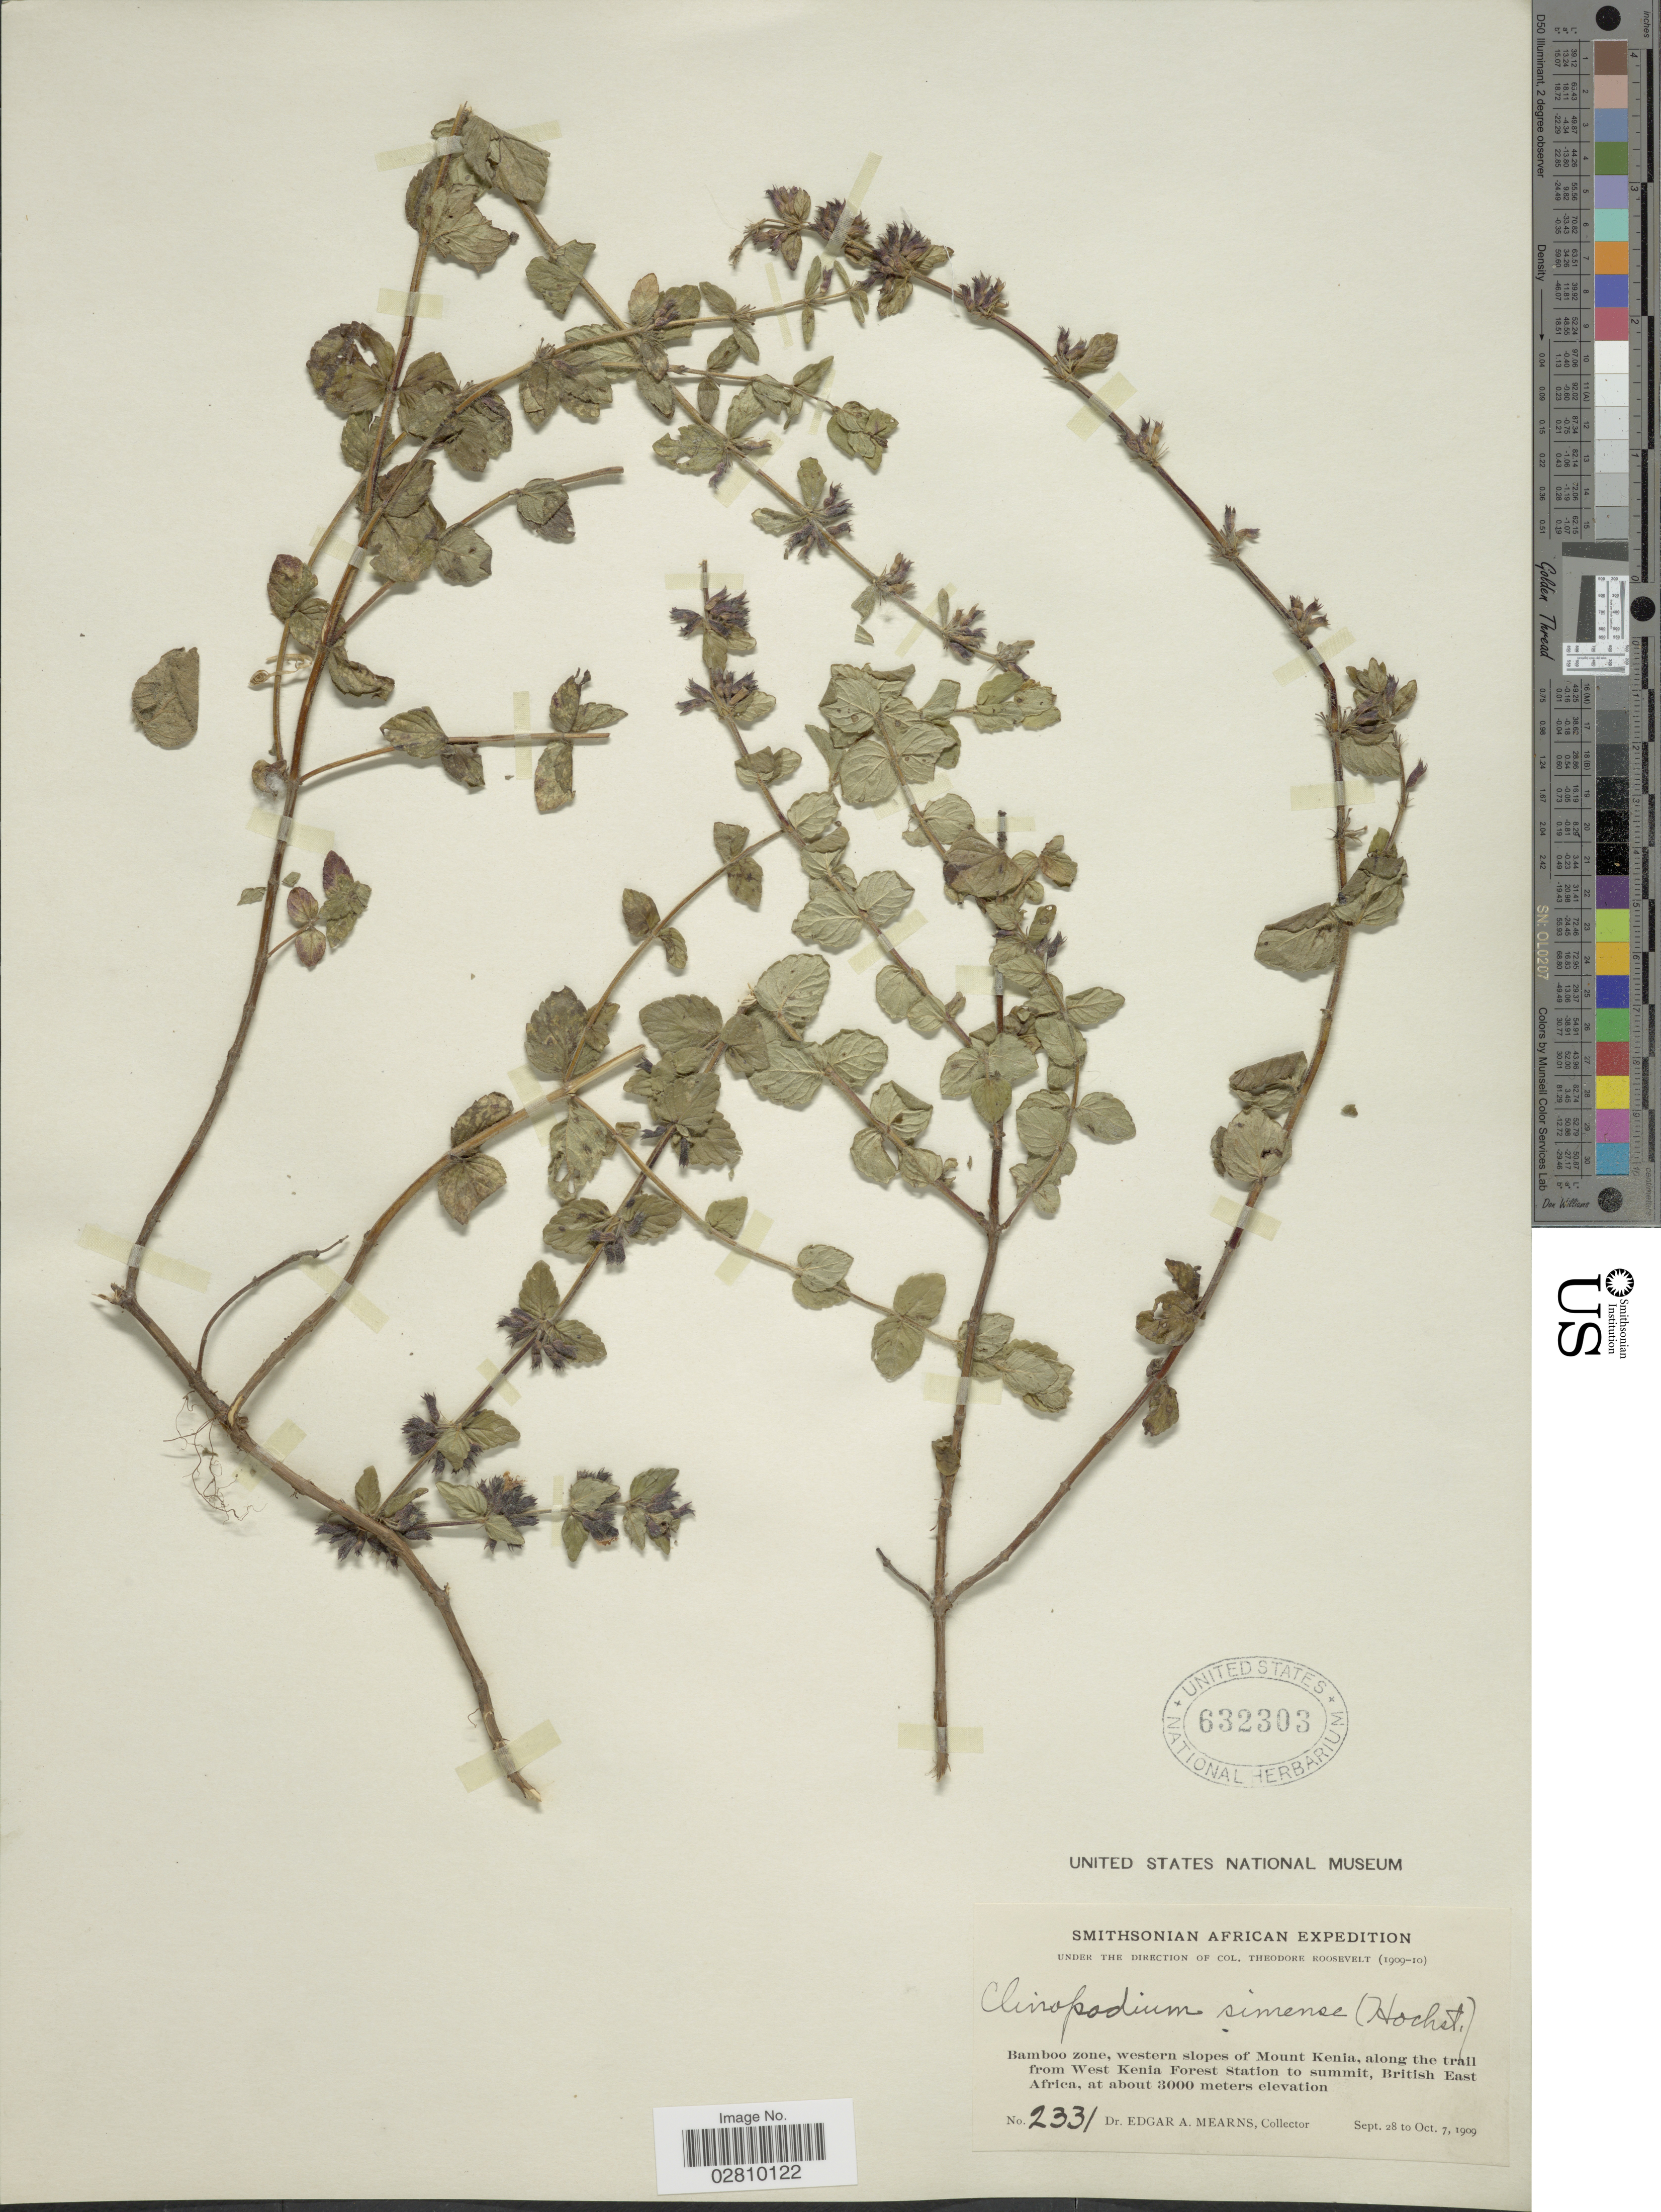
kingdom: Plantae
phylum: Tracheophyta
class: Magnoliopsida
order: Lamiales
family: Lamiaceae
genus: Calamintha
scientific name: Calamintha simensis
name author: Benth.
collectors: E. A. Mearns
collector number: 2331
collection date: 1909-09-28/1909-10-07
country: Kenya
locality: Bamboo zone, western slopes of Mount Kenia, along the trail from West Kenia Forest Station to summit, British East Africa.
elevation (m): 3000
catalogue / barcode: US 632303